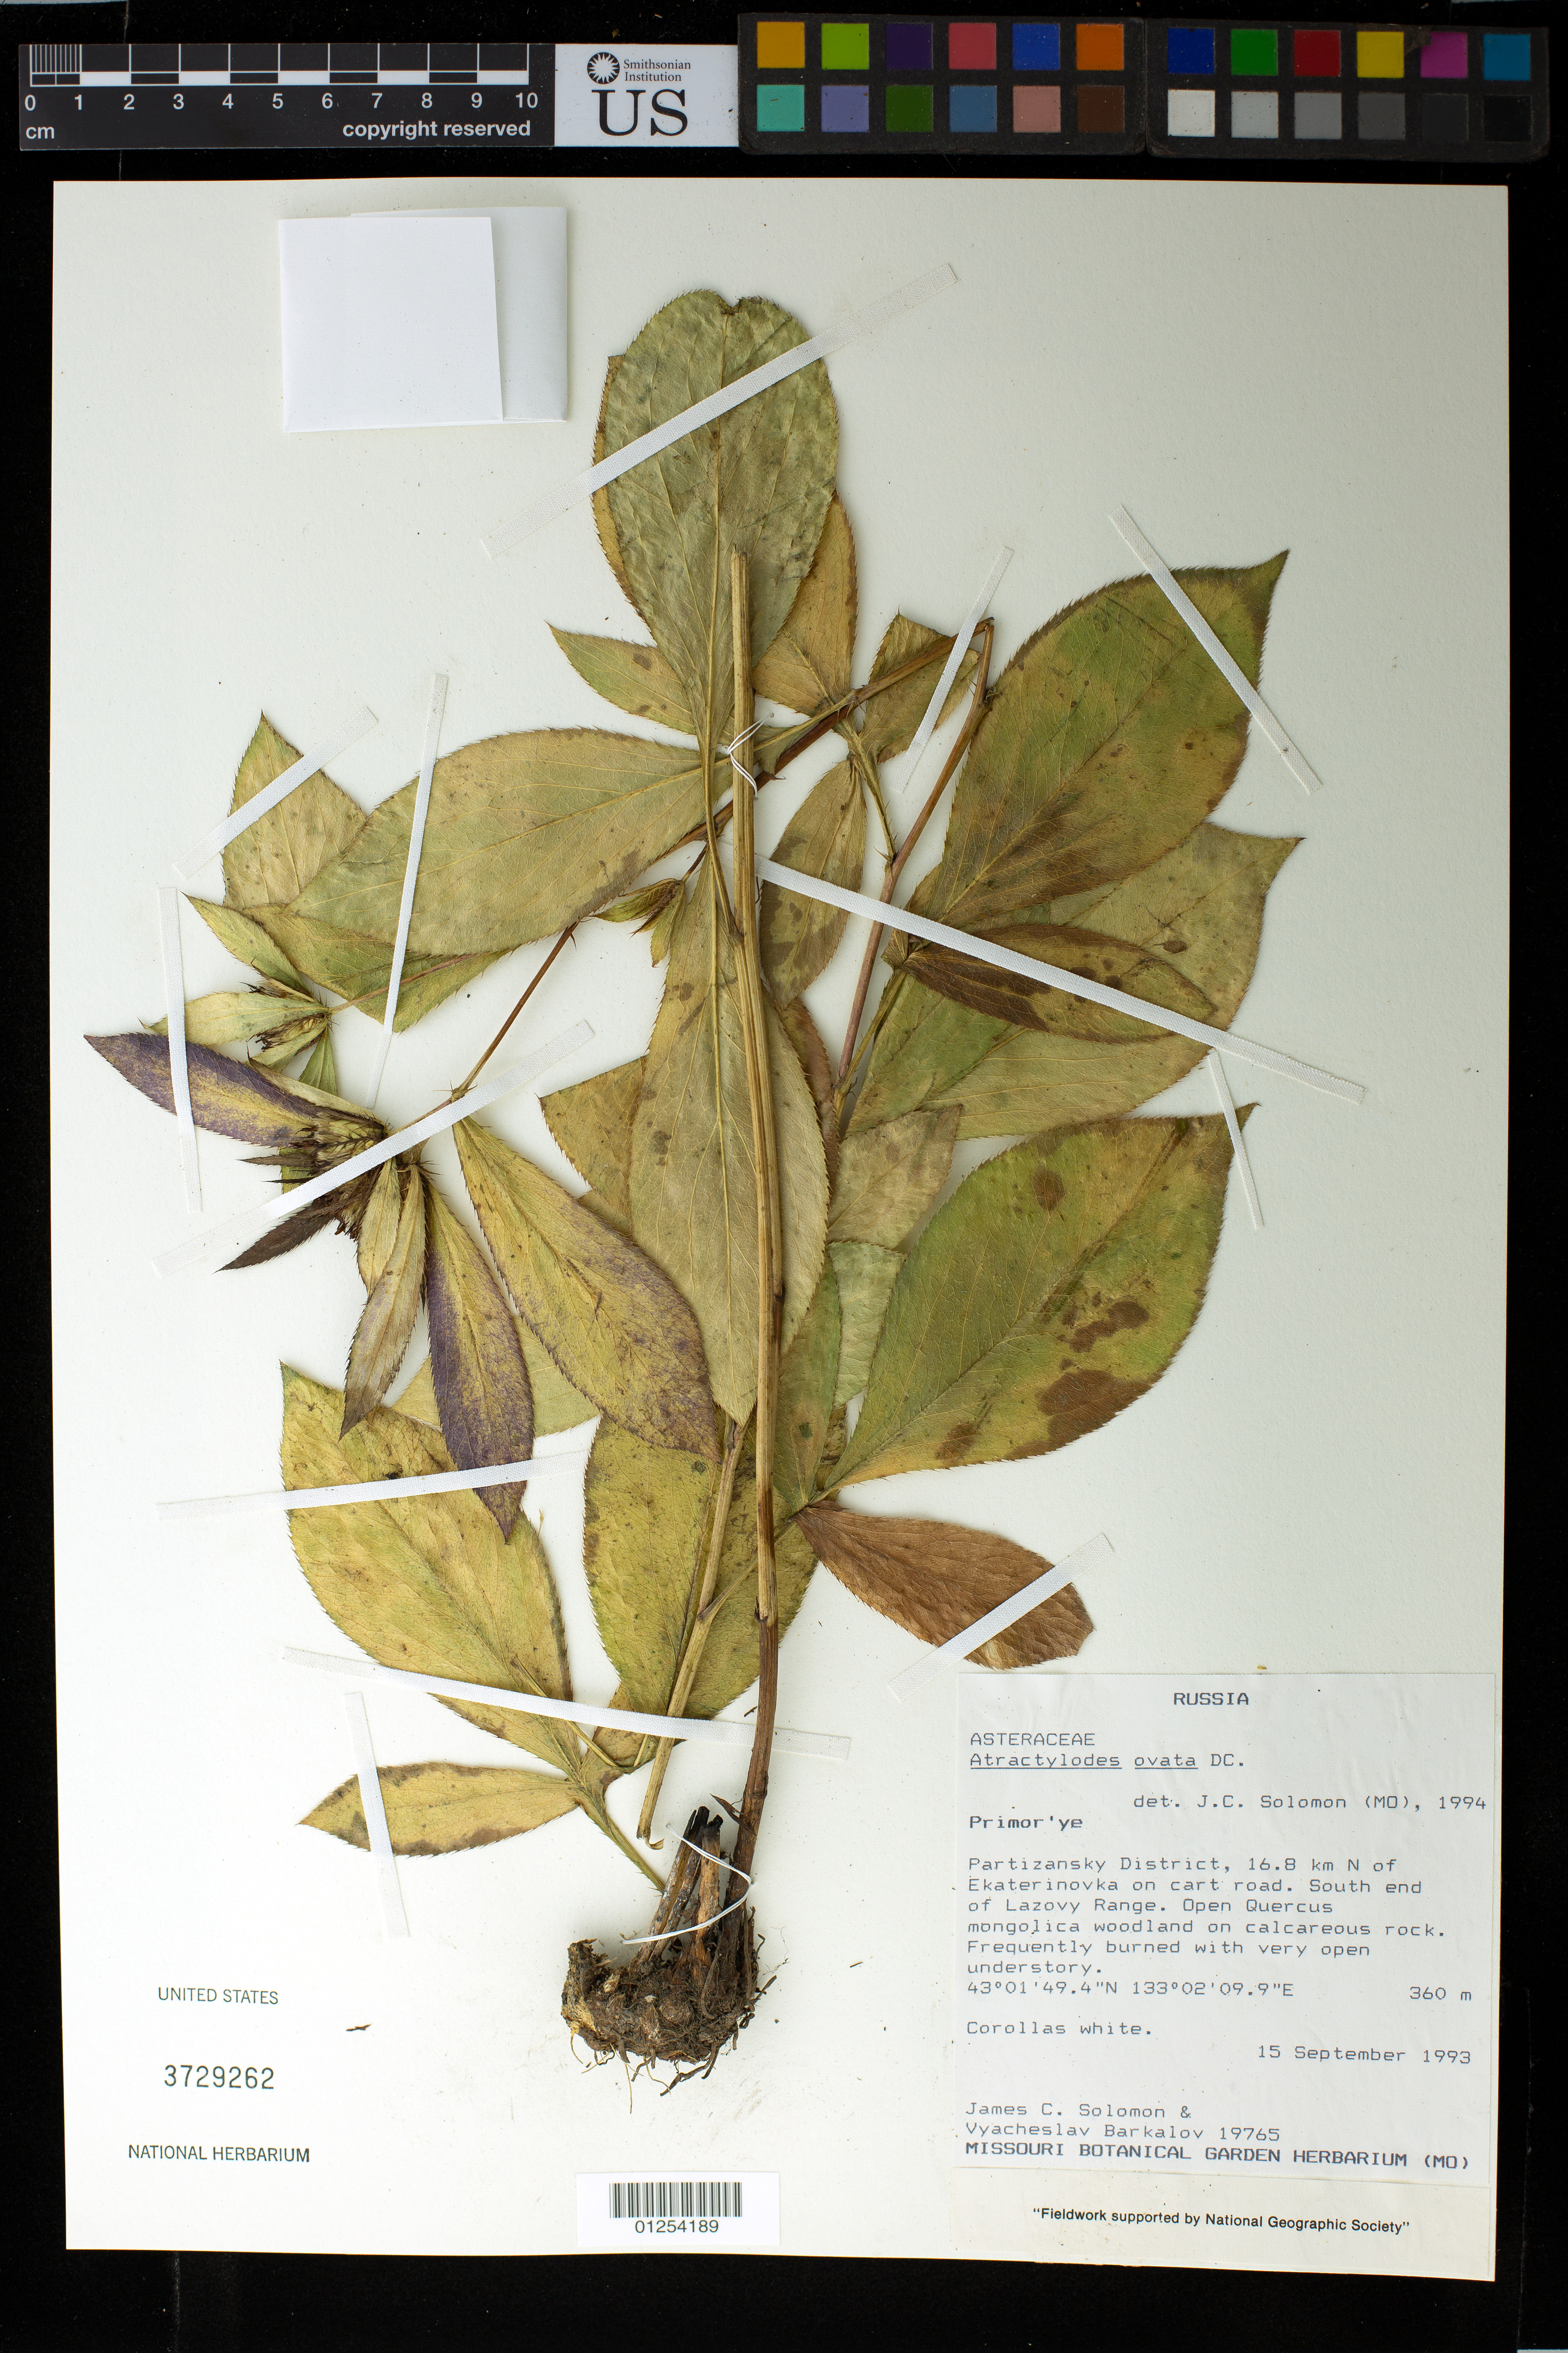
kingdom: Plantae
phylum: Tracheophyta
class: Magnoliopsida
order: Asterales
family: Asteraceae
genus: Atractylodes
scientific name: Atractylodes ovata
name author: (Thunb.) DC.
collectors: J. C. Solomon & V. Barkalov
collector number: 19765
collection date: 1993-09-15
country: Russian Federation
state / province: Primorsky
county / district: Partizansky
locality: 16.8 km N of Ekaterinovka on cart road. South end of Lazovy Range.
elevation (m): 360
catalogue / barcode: US 3729262